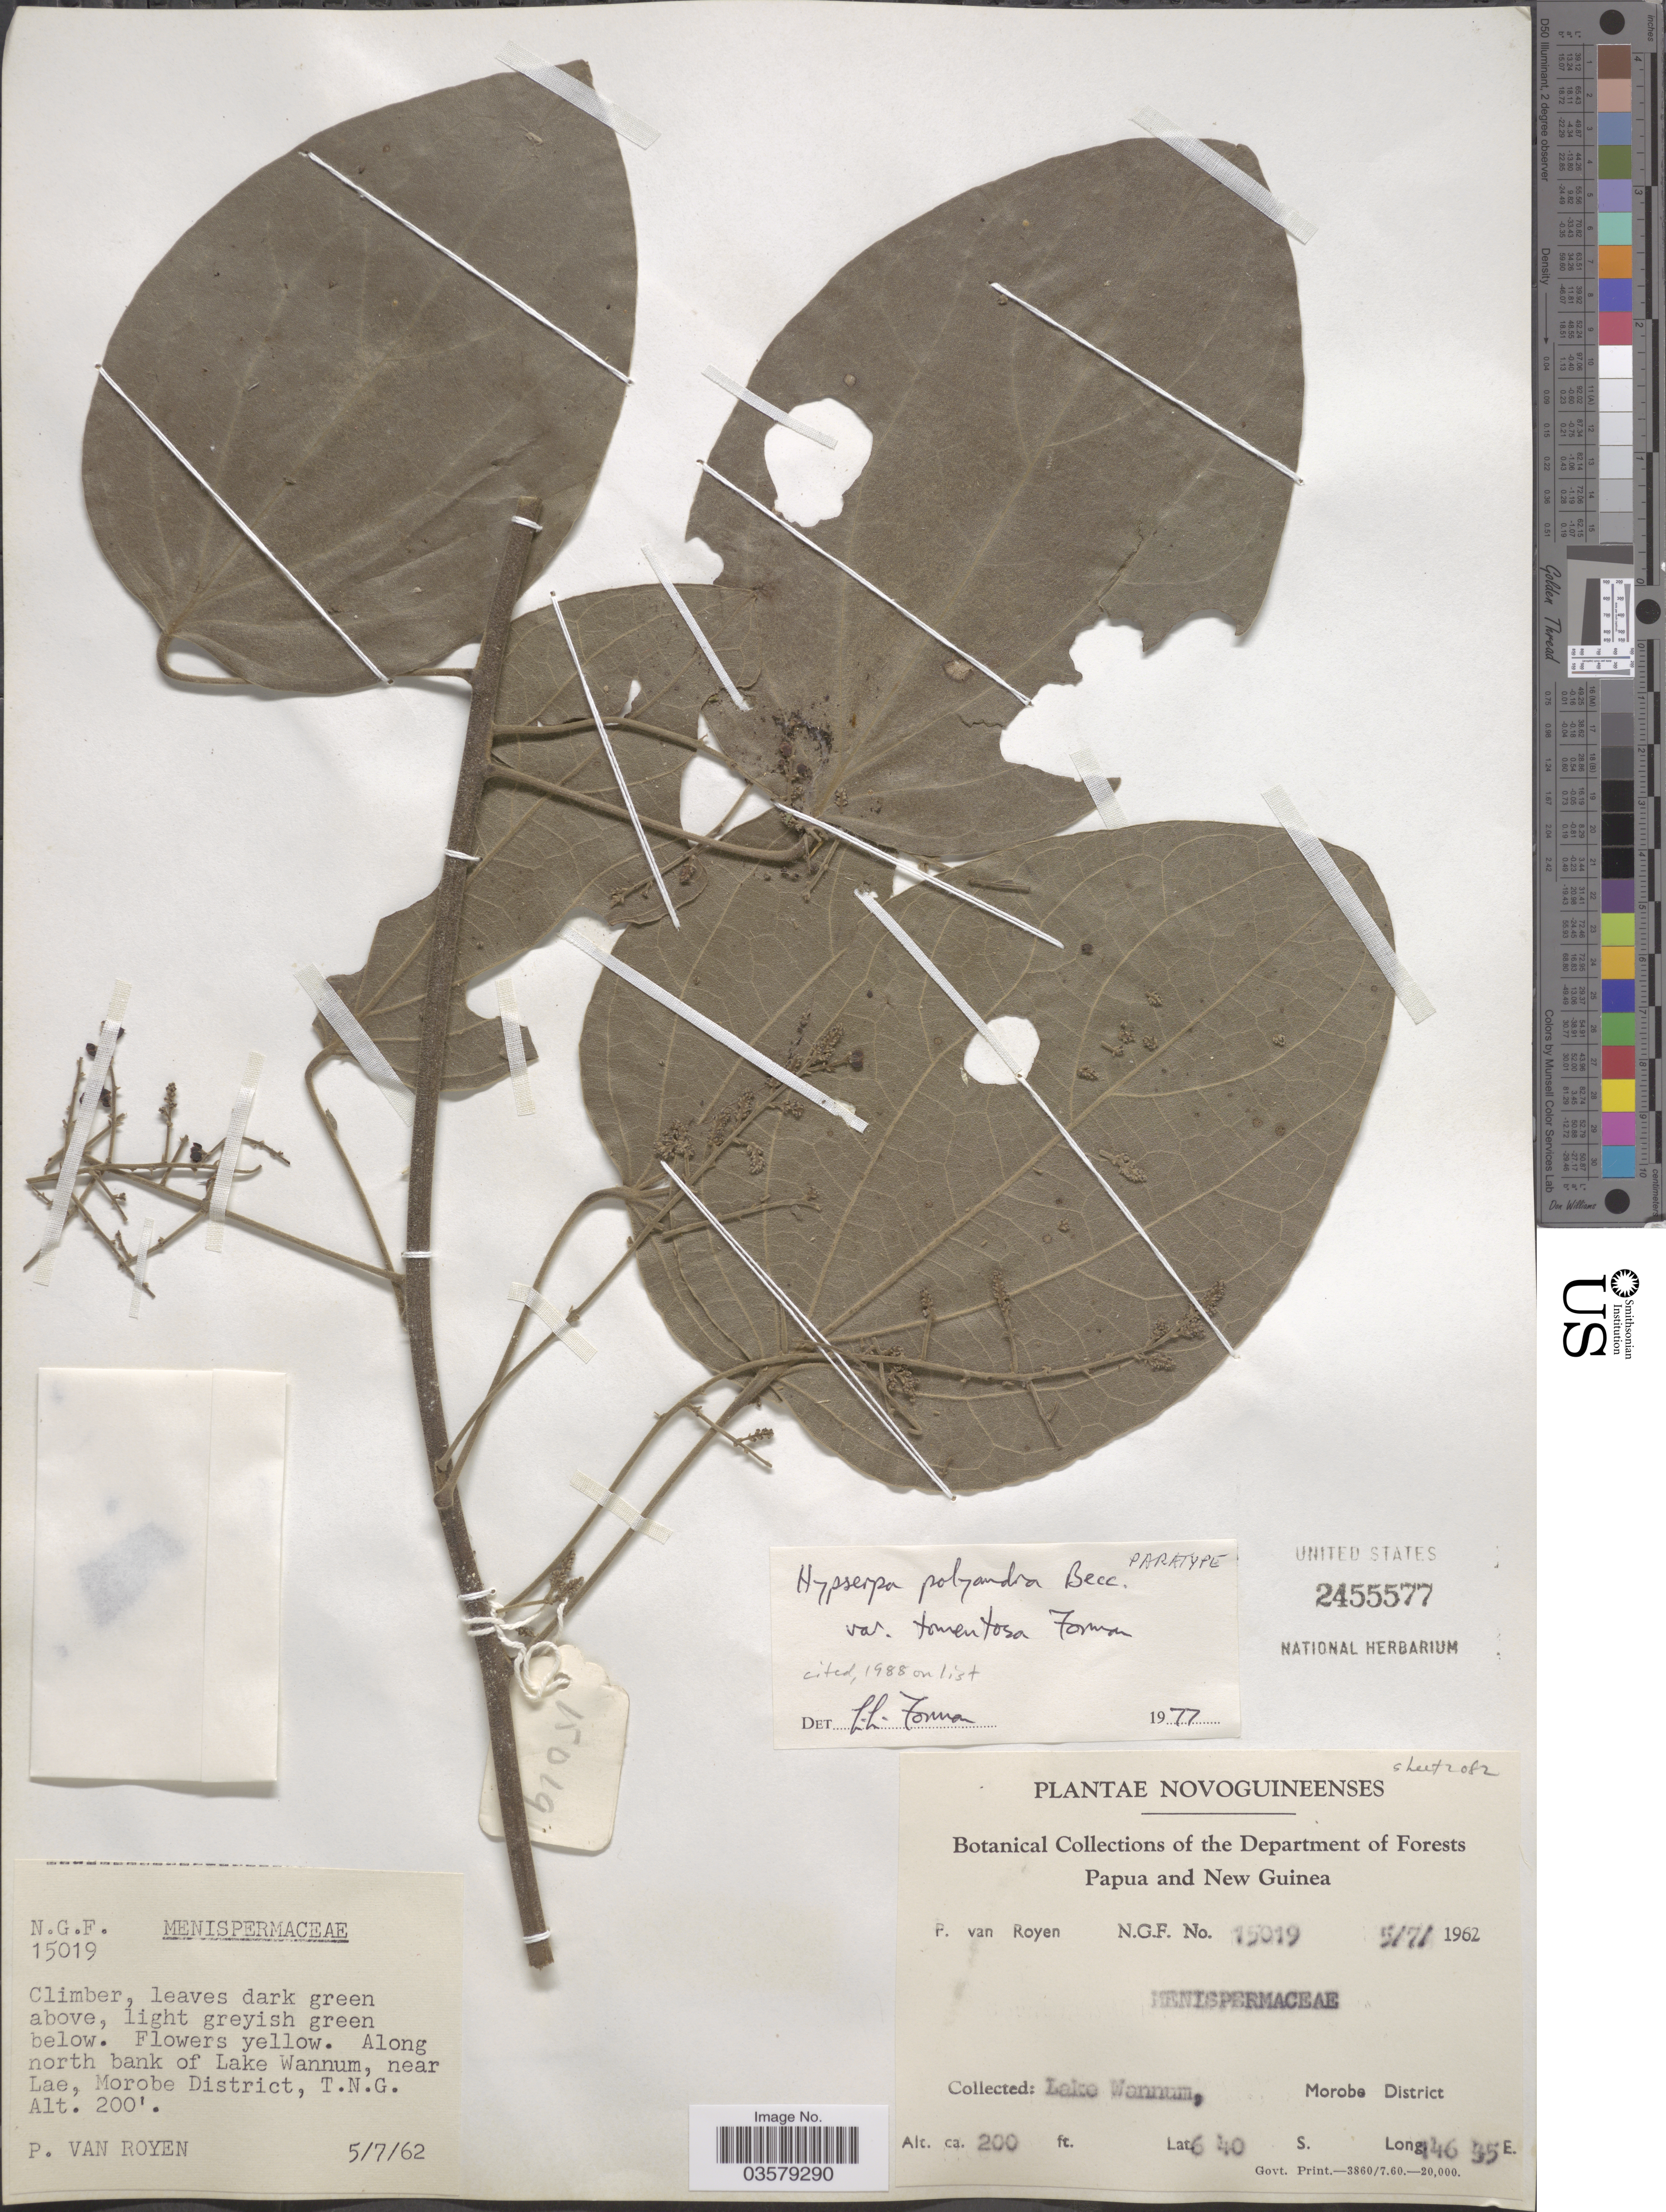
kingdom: Plantae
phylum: Tracheophyta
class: Magnoliopsida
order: Ranunculales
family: Menispermaceae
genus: Hypserpa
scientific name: Hypserpa polyandra var. tomentosa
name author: Forman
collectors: P. van Royen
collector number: NGF 15019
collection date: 1962-07-05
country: Papua New Guinea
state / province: Morobe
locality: New Guinea. Along north bank of Lake Wannum, near Lae, Morobe District, T.N.G.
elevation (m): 61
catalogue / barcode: US 2455577